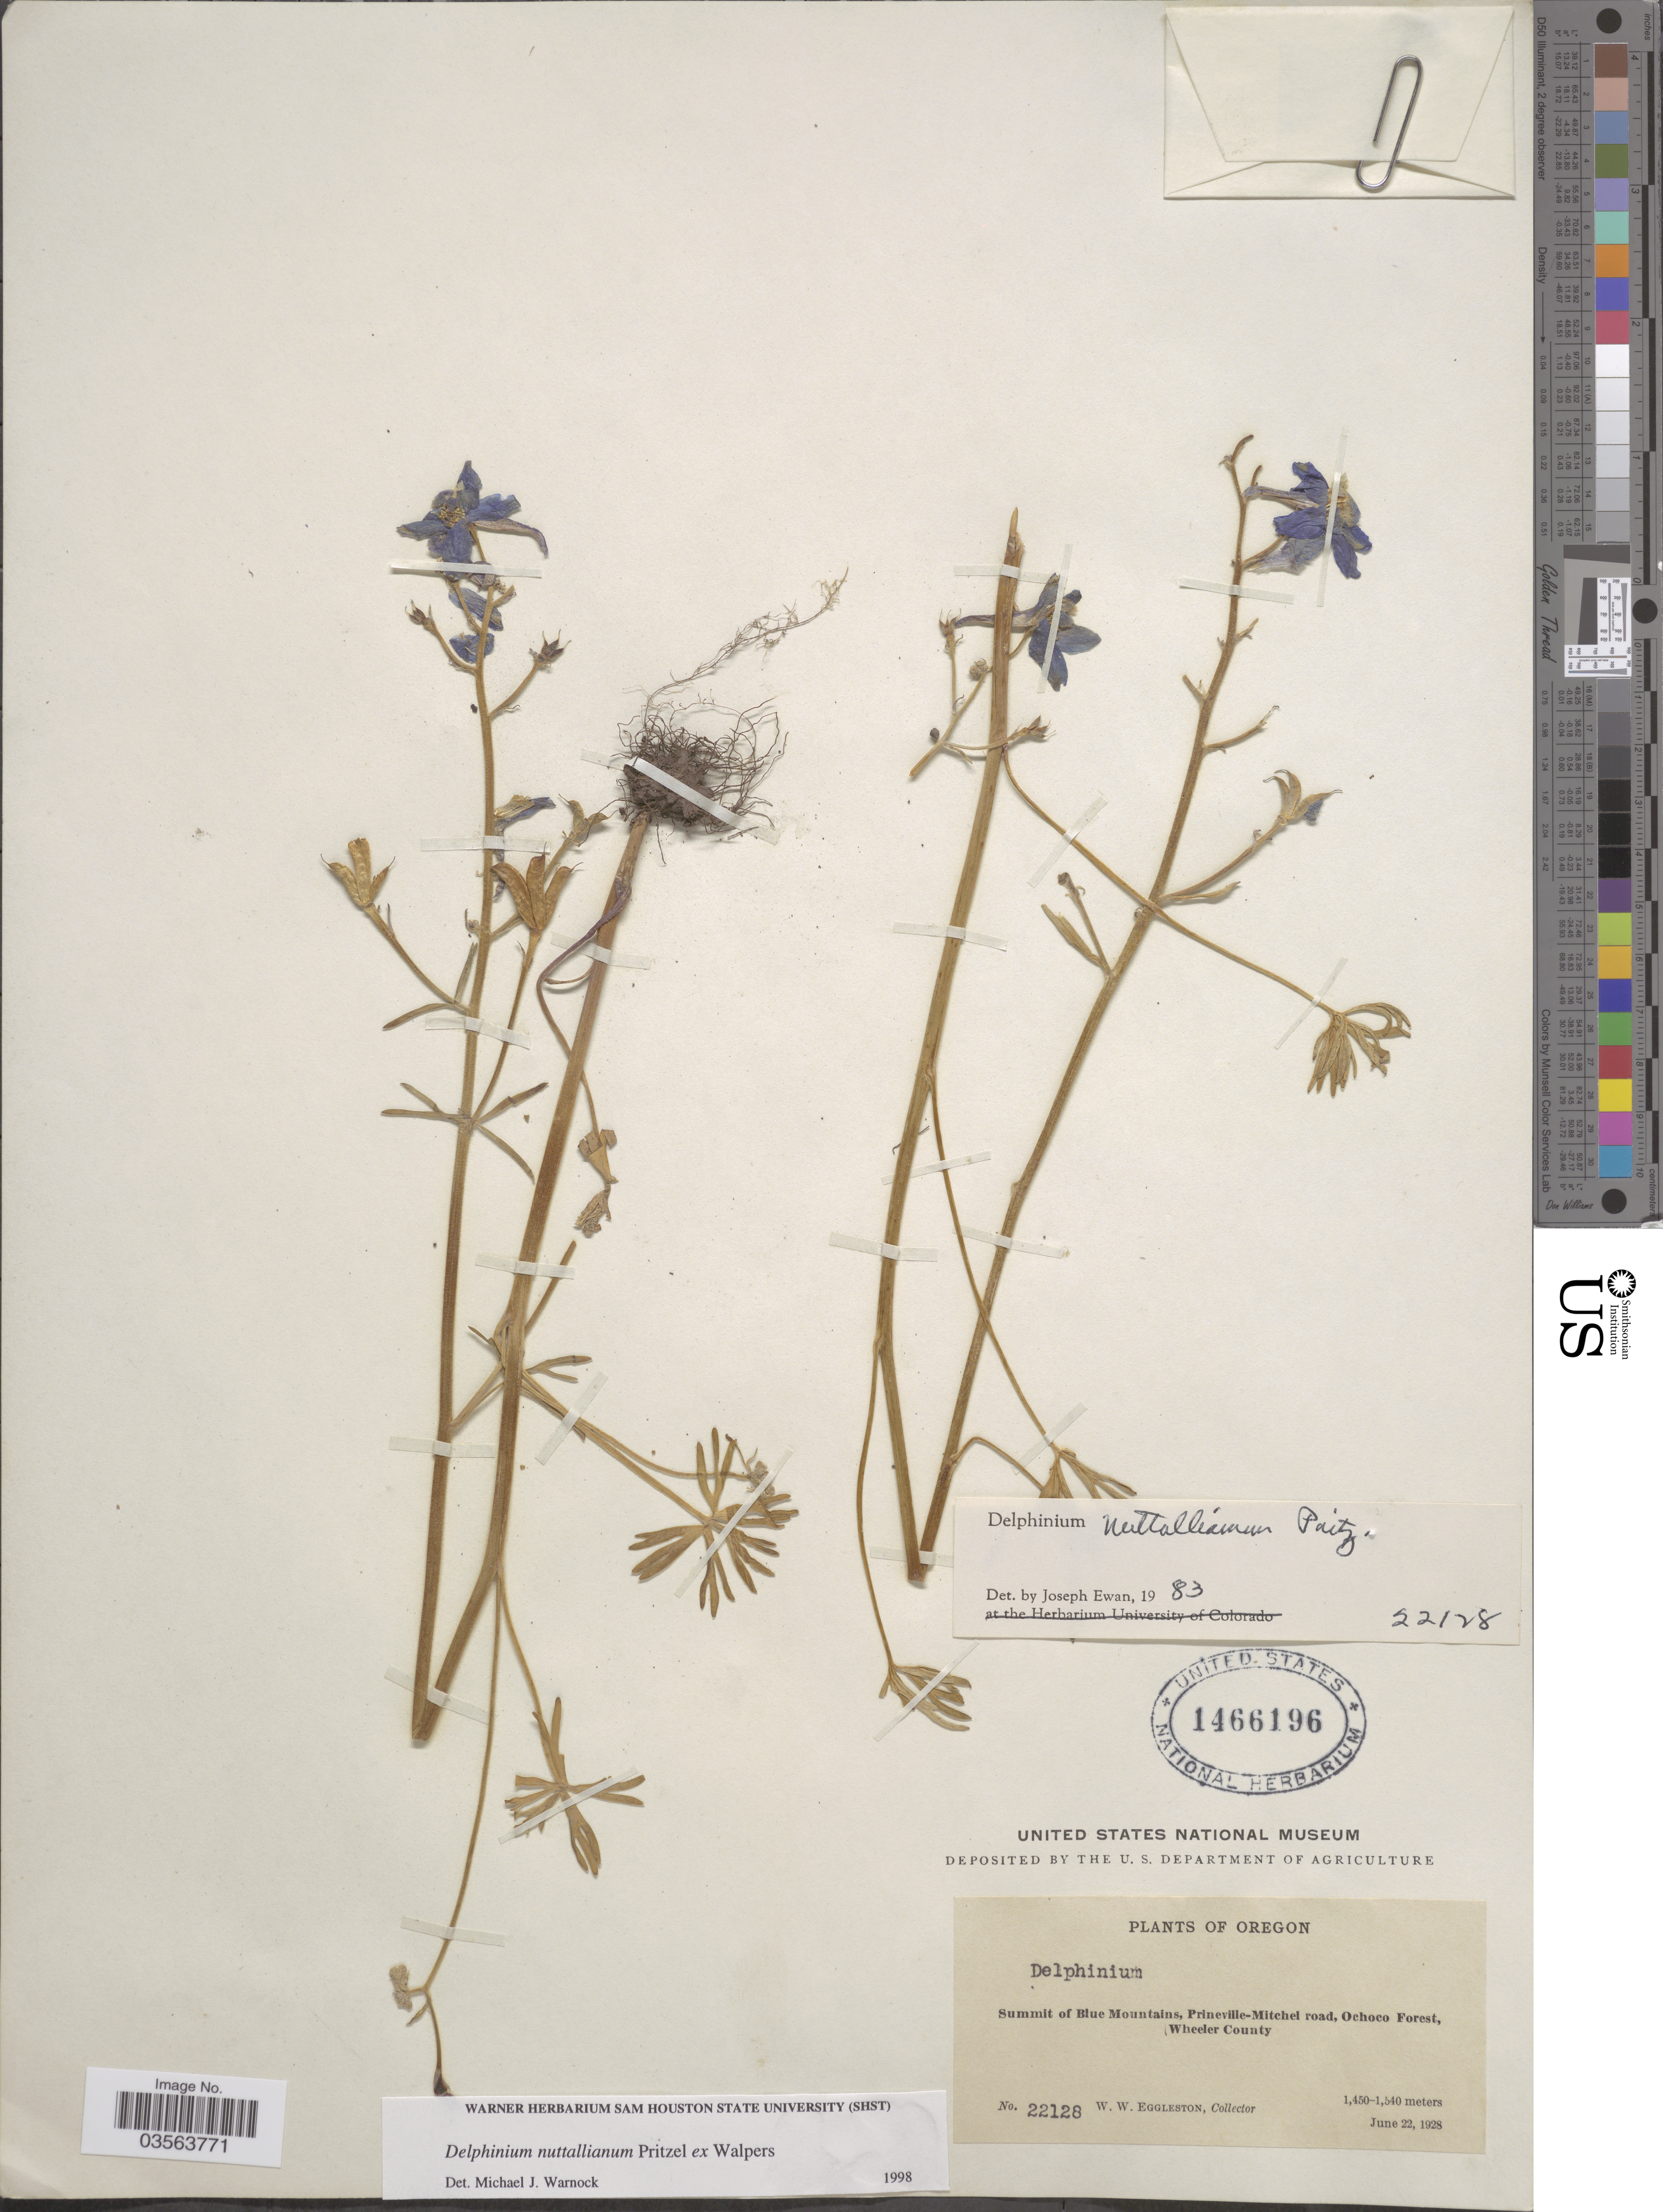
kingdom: Plantae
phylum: Tracheophyta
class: Magnoliopsida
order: Ranunculales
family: Ranunculaceae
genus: Delphinium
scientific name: Delphinium nuttallianum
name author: E. Pritz. ex Walpers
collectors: W. W. Eggleston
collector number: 22128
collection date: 1928-06-22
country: United States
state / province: Oregon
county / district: Wheeler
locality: Summit of Blue Mountains, Prineville-Mitchel road, Ochoco Forest, Wheeler County.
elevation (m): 1450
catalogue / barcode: US 1466196